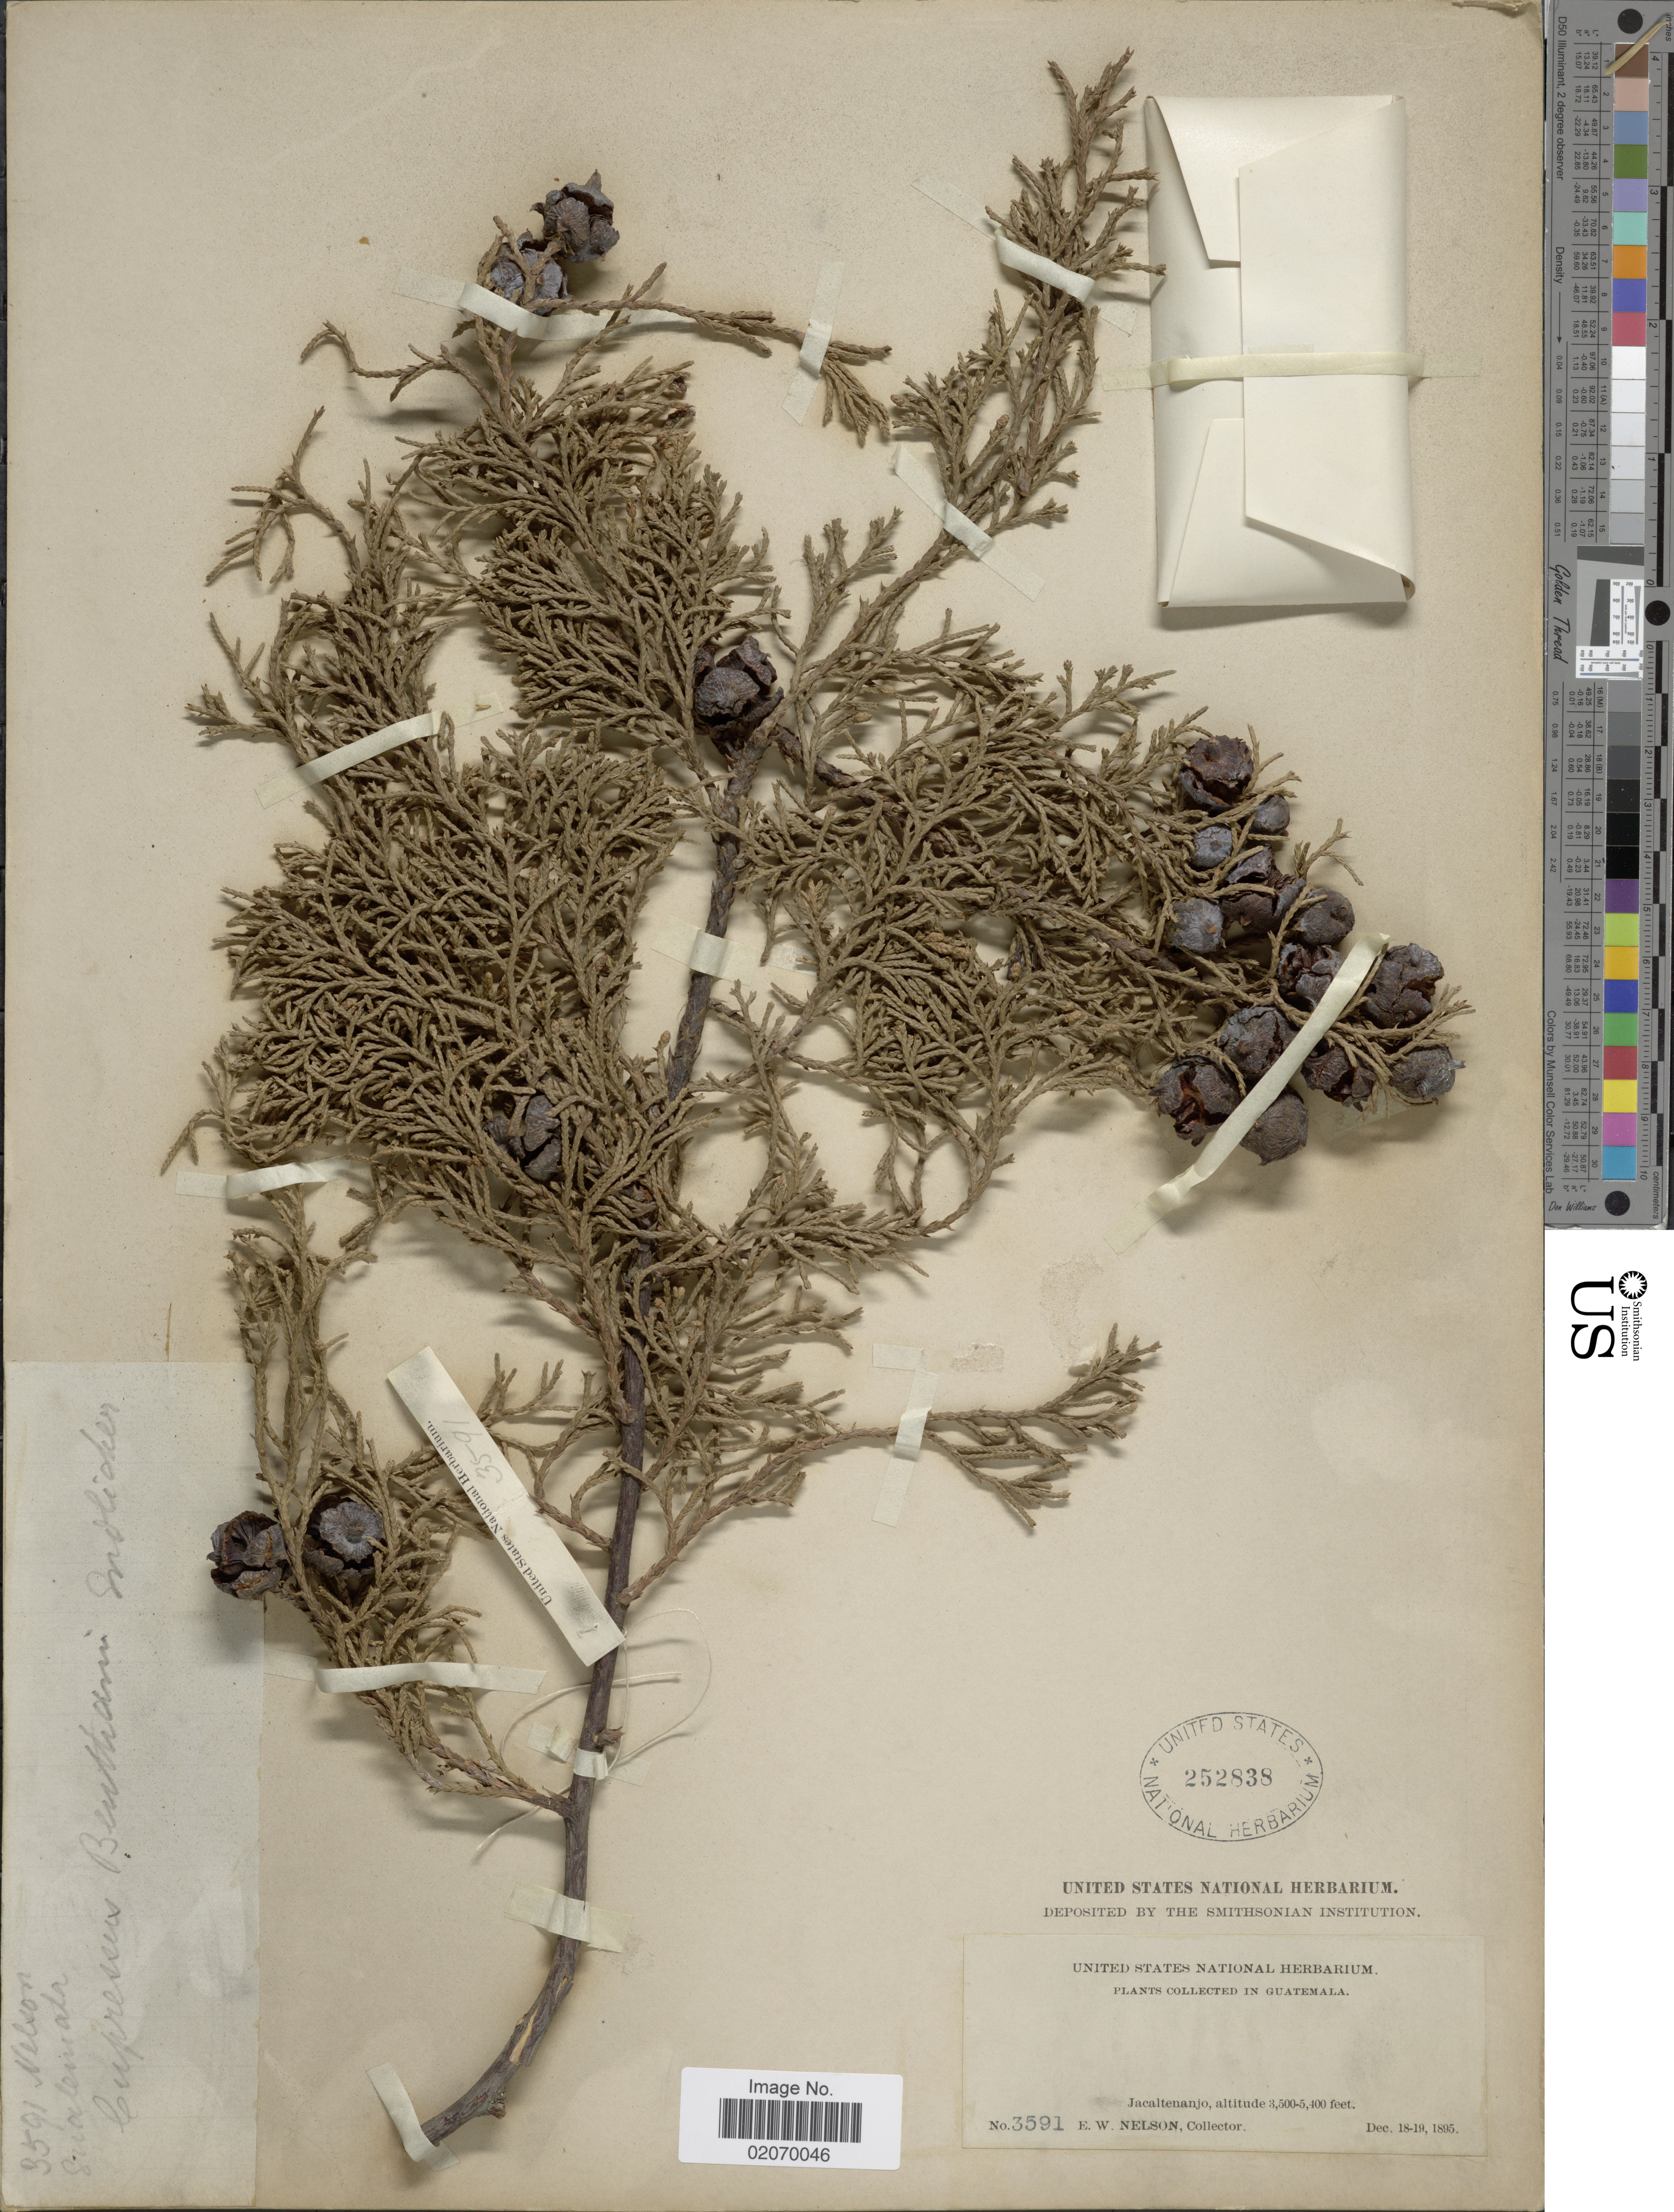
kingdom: Plantae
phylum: Tracheophyta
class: Pinopsida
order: Pinales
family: Cupressaceae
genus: Hesperocyparis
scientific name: Hesperocyparis benthamii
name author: (Endl.) Bartel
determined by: (US) Smithsonian Institution - National Museum of Natural History - Department of Botany (UNITED STATES)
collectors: E. W. Nelson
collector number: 3591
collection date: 1895-12-18/1895-12-19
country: Guatemala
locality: Jacaltenanjo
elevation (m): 1067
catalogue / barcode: US 252838